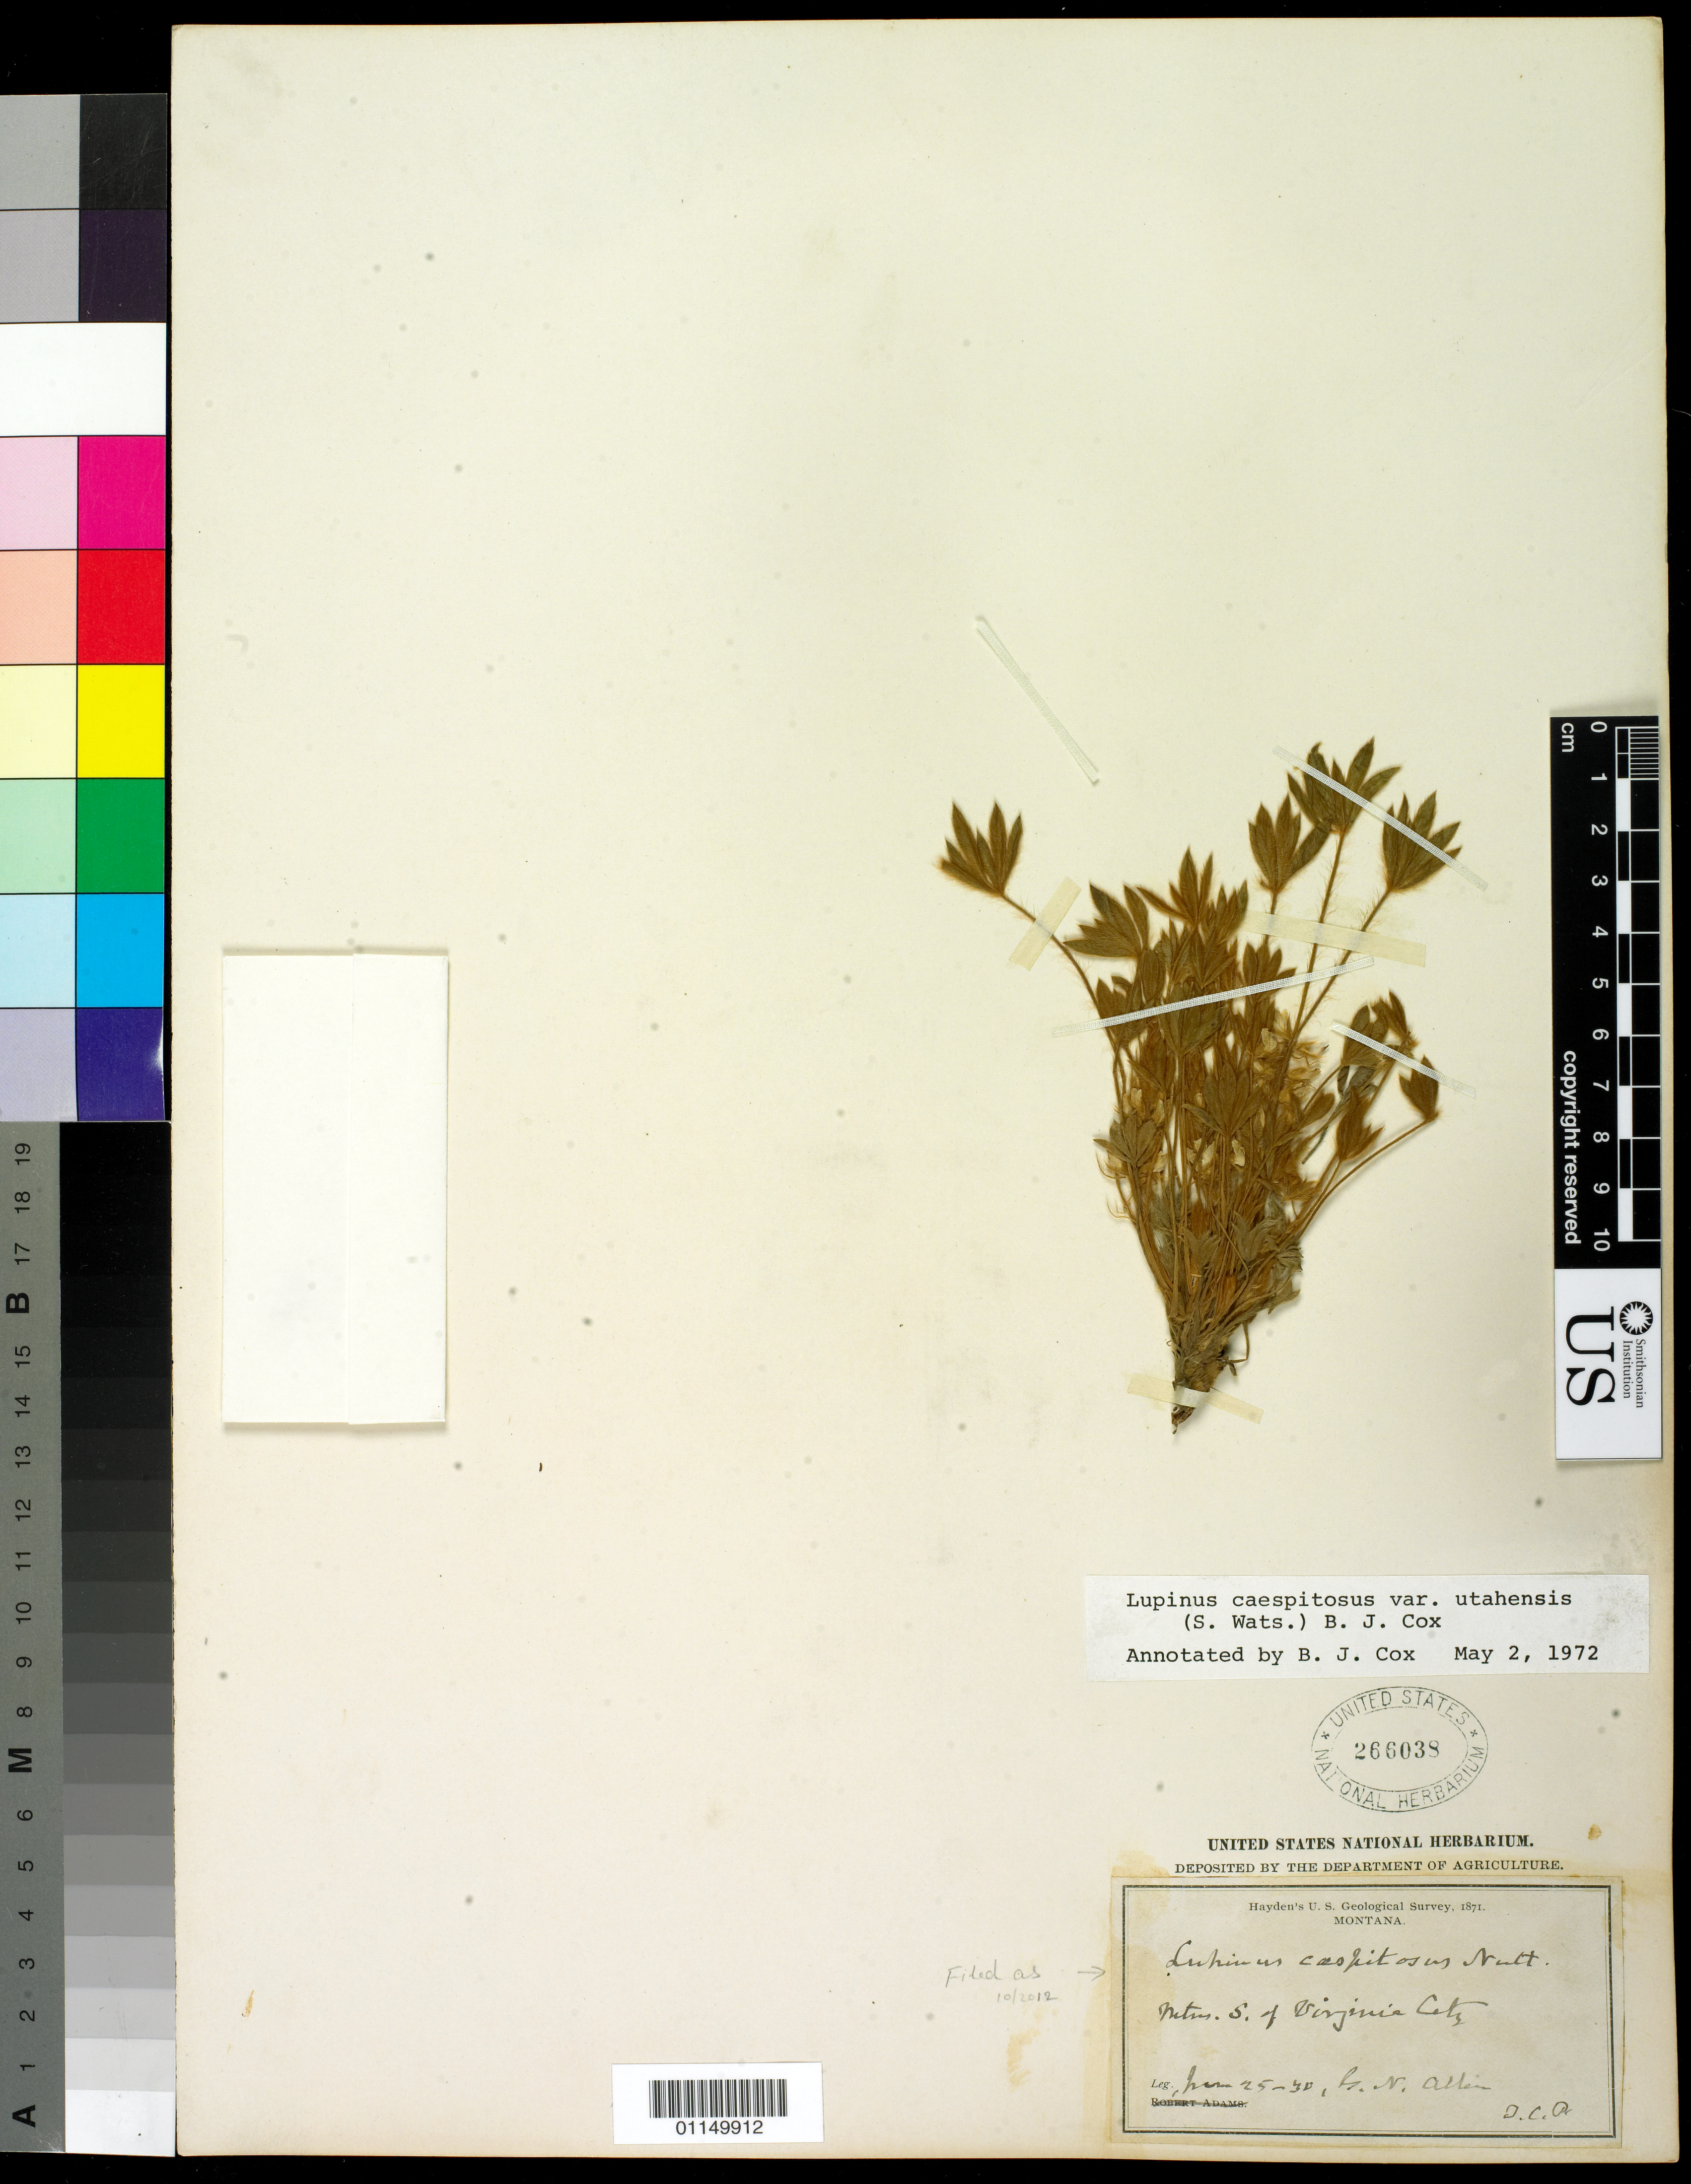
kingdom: Plantae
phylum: Tracheophyta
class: Magnoliopsida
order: Fabales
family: Fabaceae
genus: Lupinus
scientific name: Lupinus caespitosus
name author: Nutt.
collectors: G. N. Allen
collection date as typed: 25 Jun 1871 to 30 Jun 1871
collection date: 1871-06-25/1871-06-30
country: United States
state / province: Montana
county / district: Madison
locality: Mountains S of Virginia City.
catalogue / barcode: US 266038